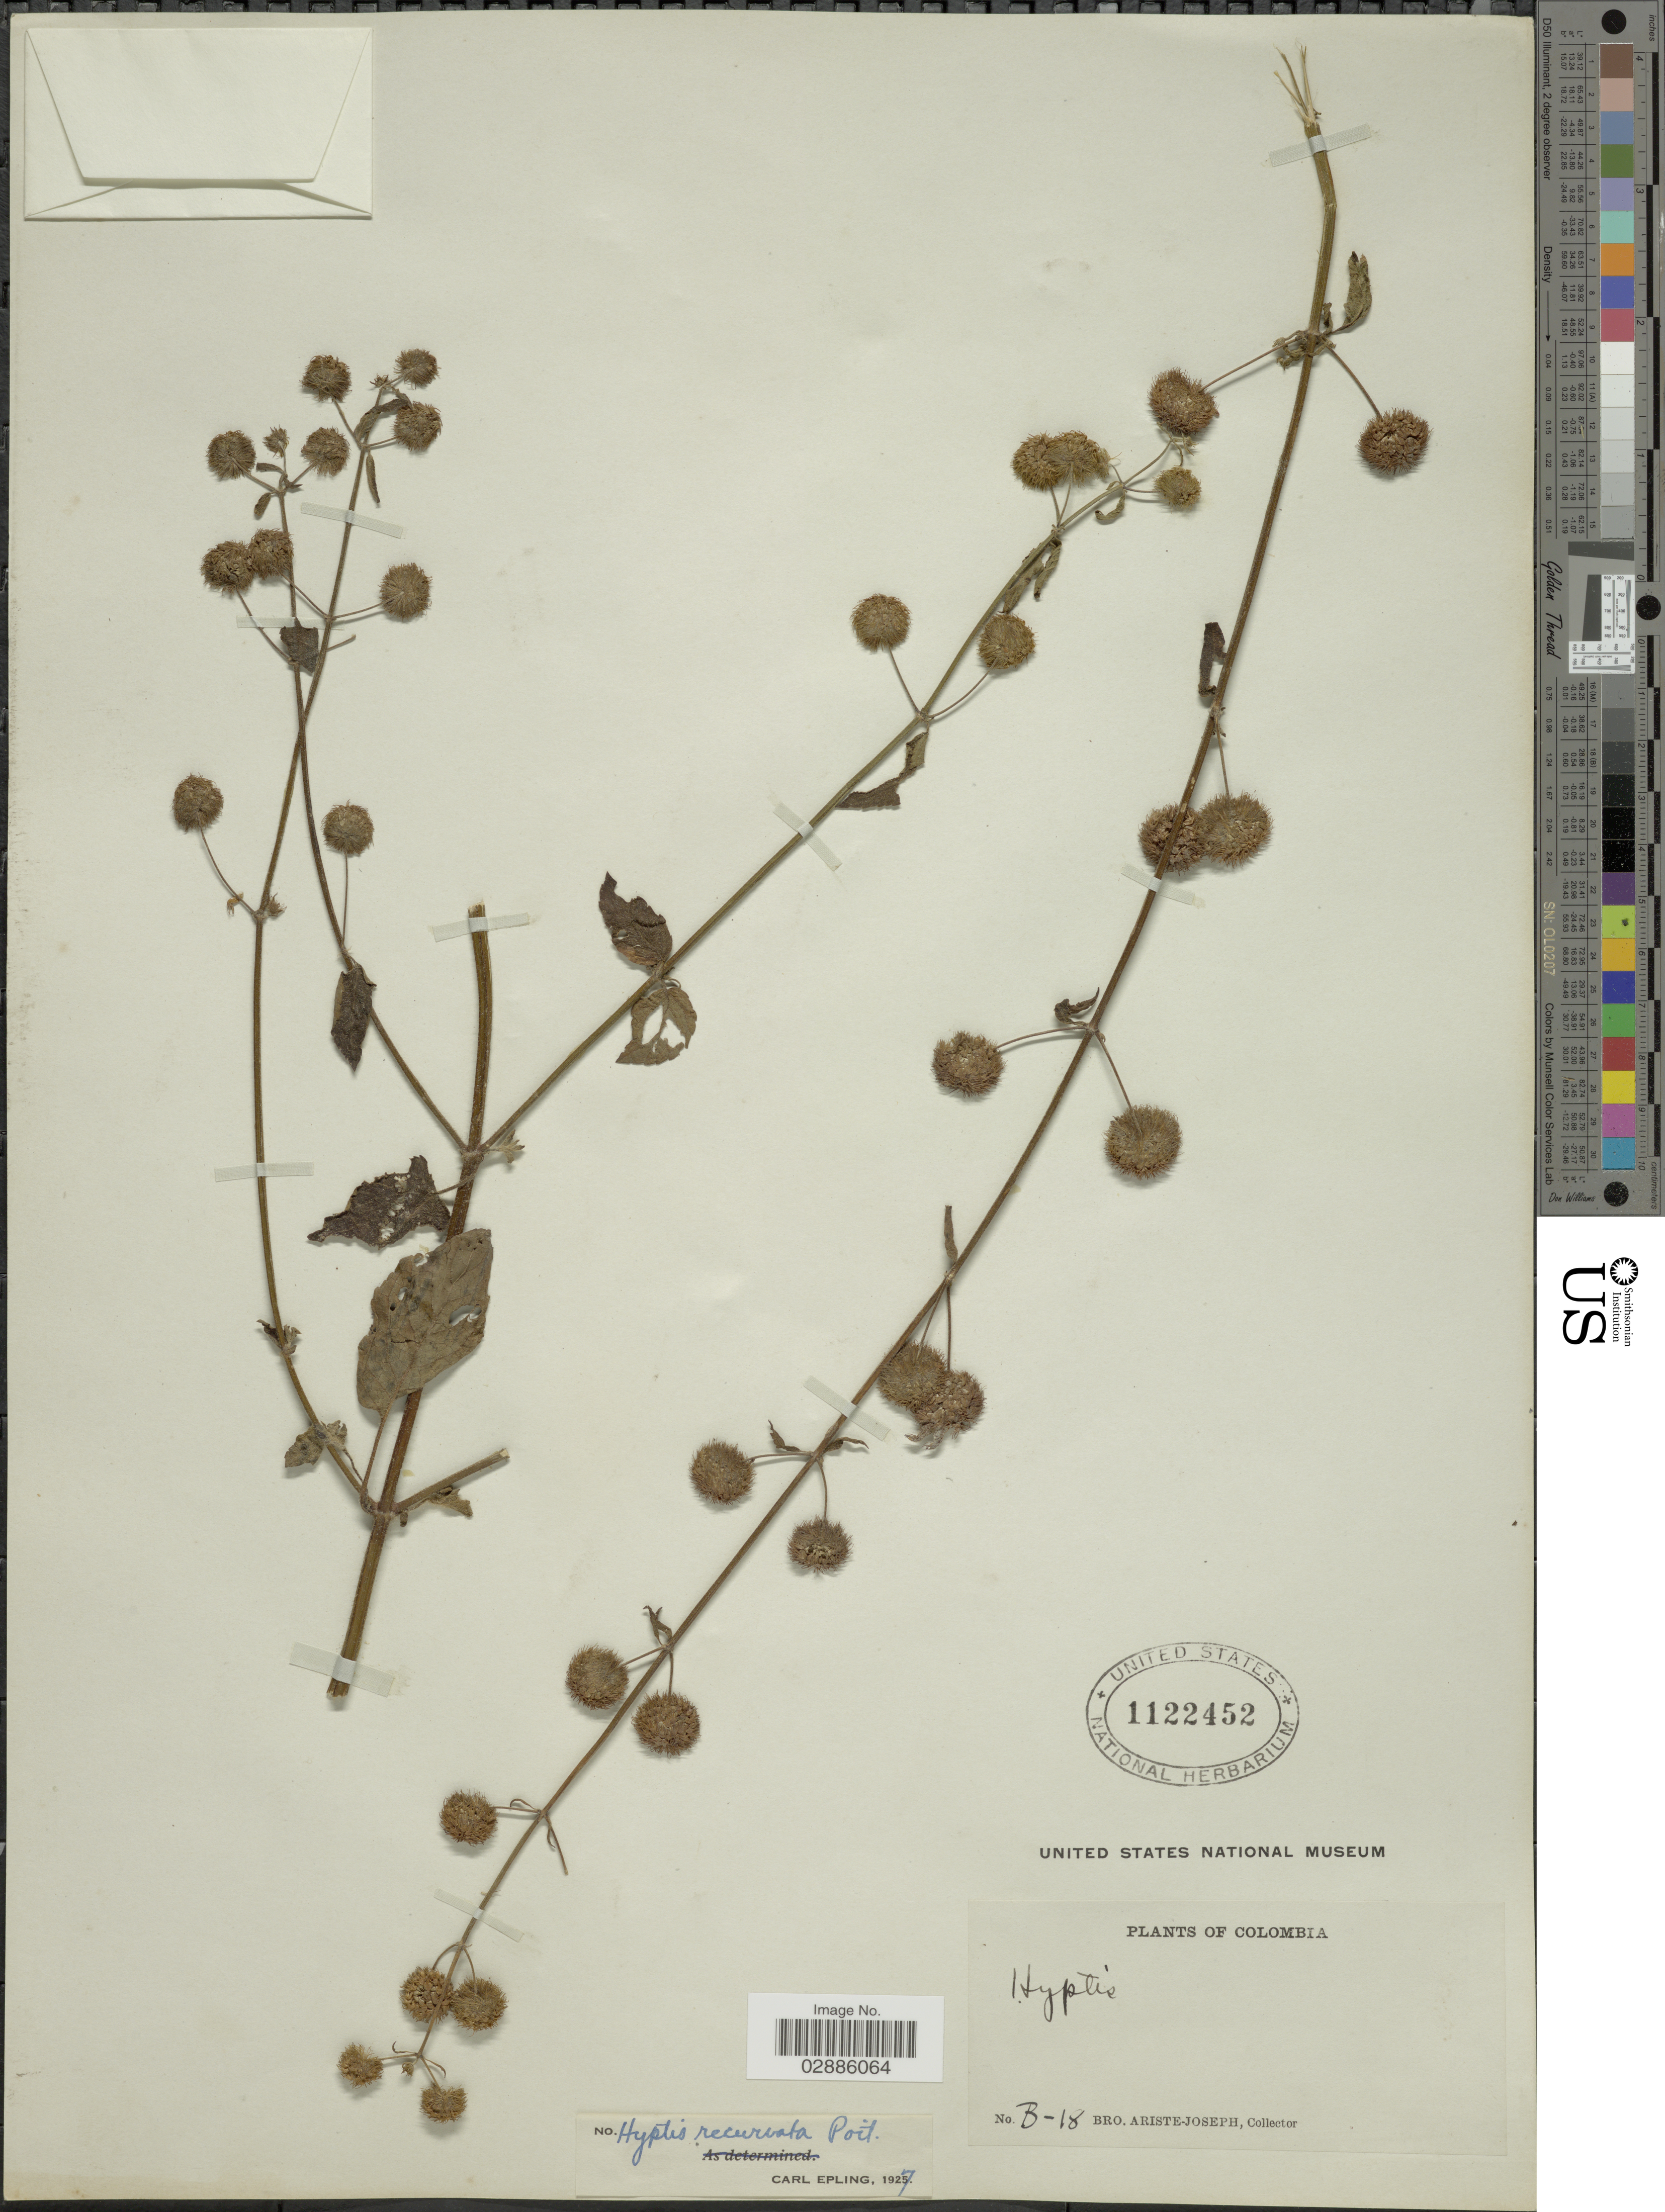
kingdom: Plantae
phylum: Tracheophyta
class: Magnoliopsida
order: Lamiales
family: Lamiaceae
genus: Hyptis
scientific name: Hyptis recurvata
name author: Poit.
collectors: Bro. Ariste-Joseph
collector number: B-18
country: Colombia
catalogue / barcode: US 1122452